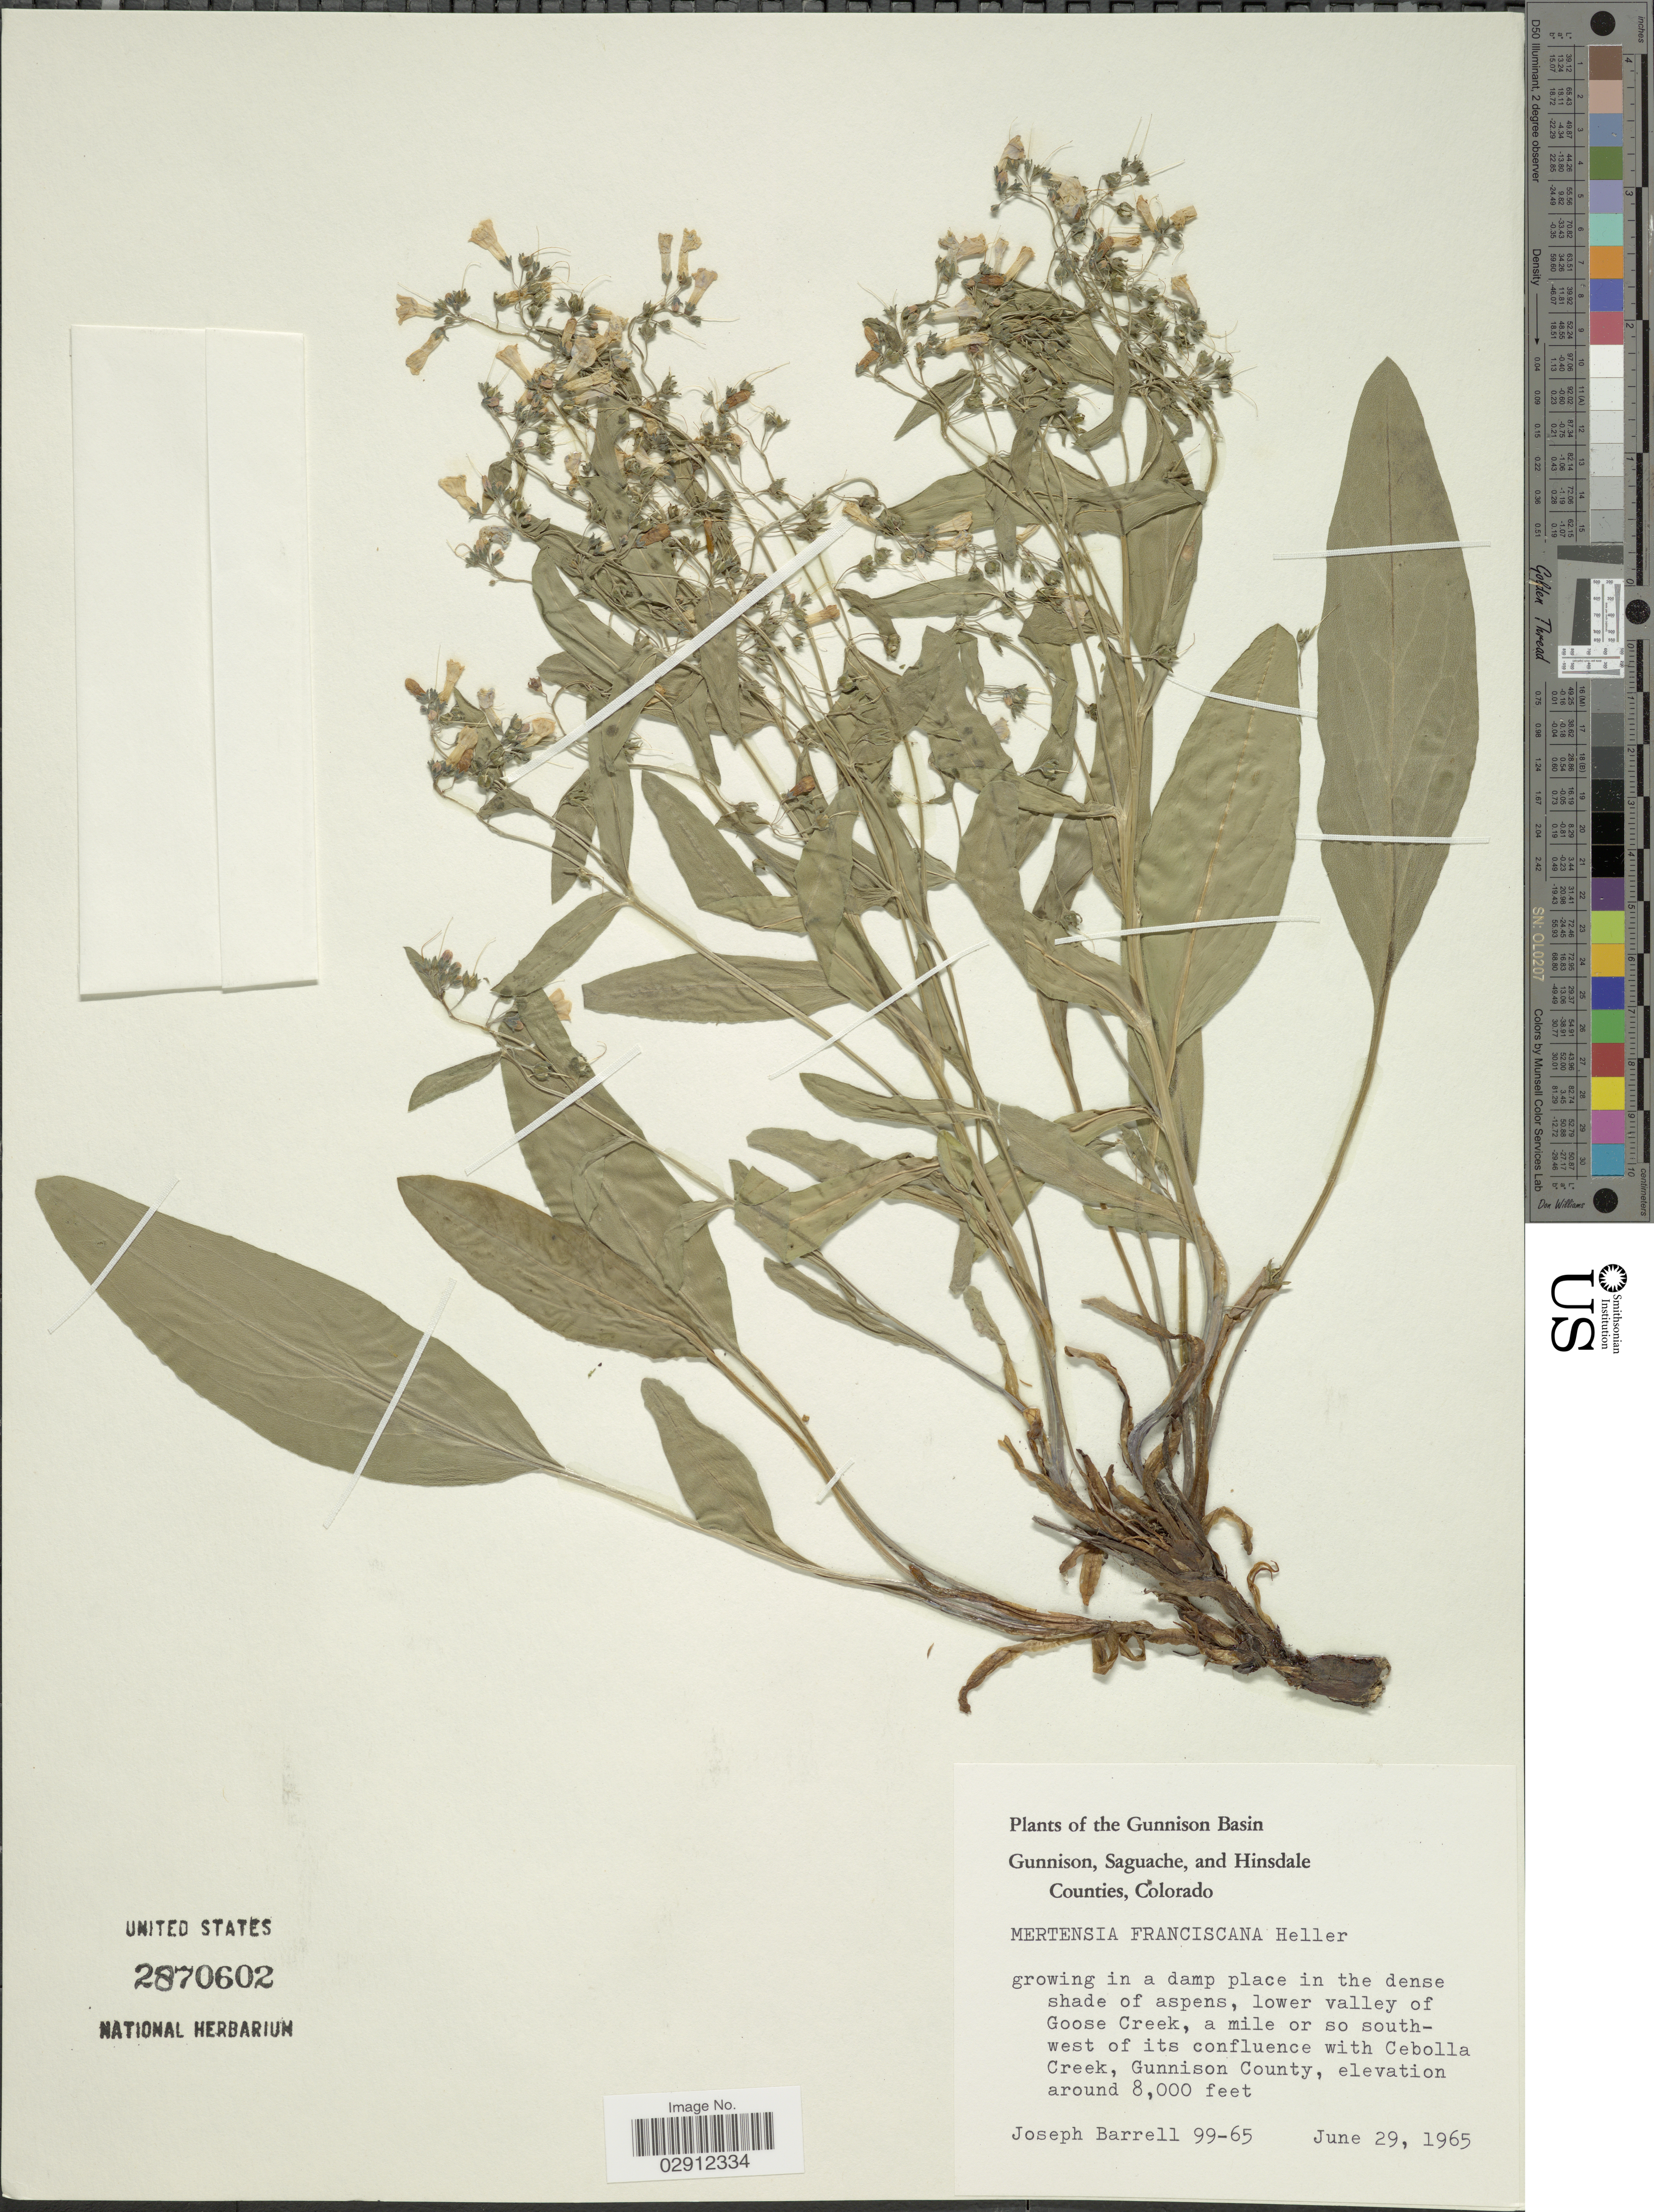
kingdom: Plantae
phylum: Tracheophyta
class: Magnoliopsida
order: Boraginales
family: Boraginaceae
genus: Mertensia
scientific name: Mertensia franciscana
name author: A. Heller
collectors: J. Barrell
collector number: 99-65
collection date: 1965-06-29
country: United States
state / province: Colorado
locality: The Gunnison Basin. Gunnison, Saguache, and Hinsdale Counties. Lower valley of Goose Creek, a mile or so southwest of its confluence with Cebolla Creek, Gunnison County.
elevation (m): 2438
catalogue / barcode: US 2870602